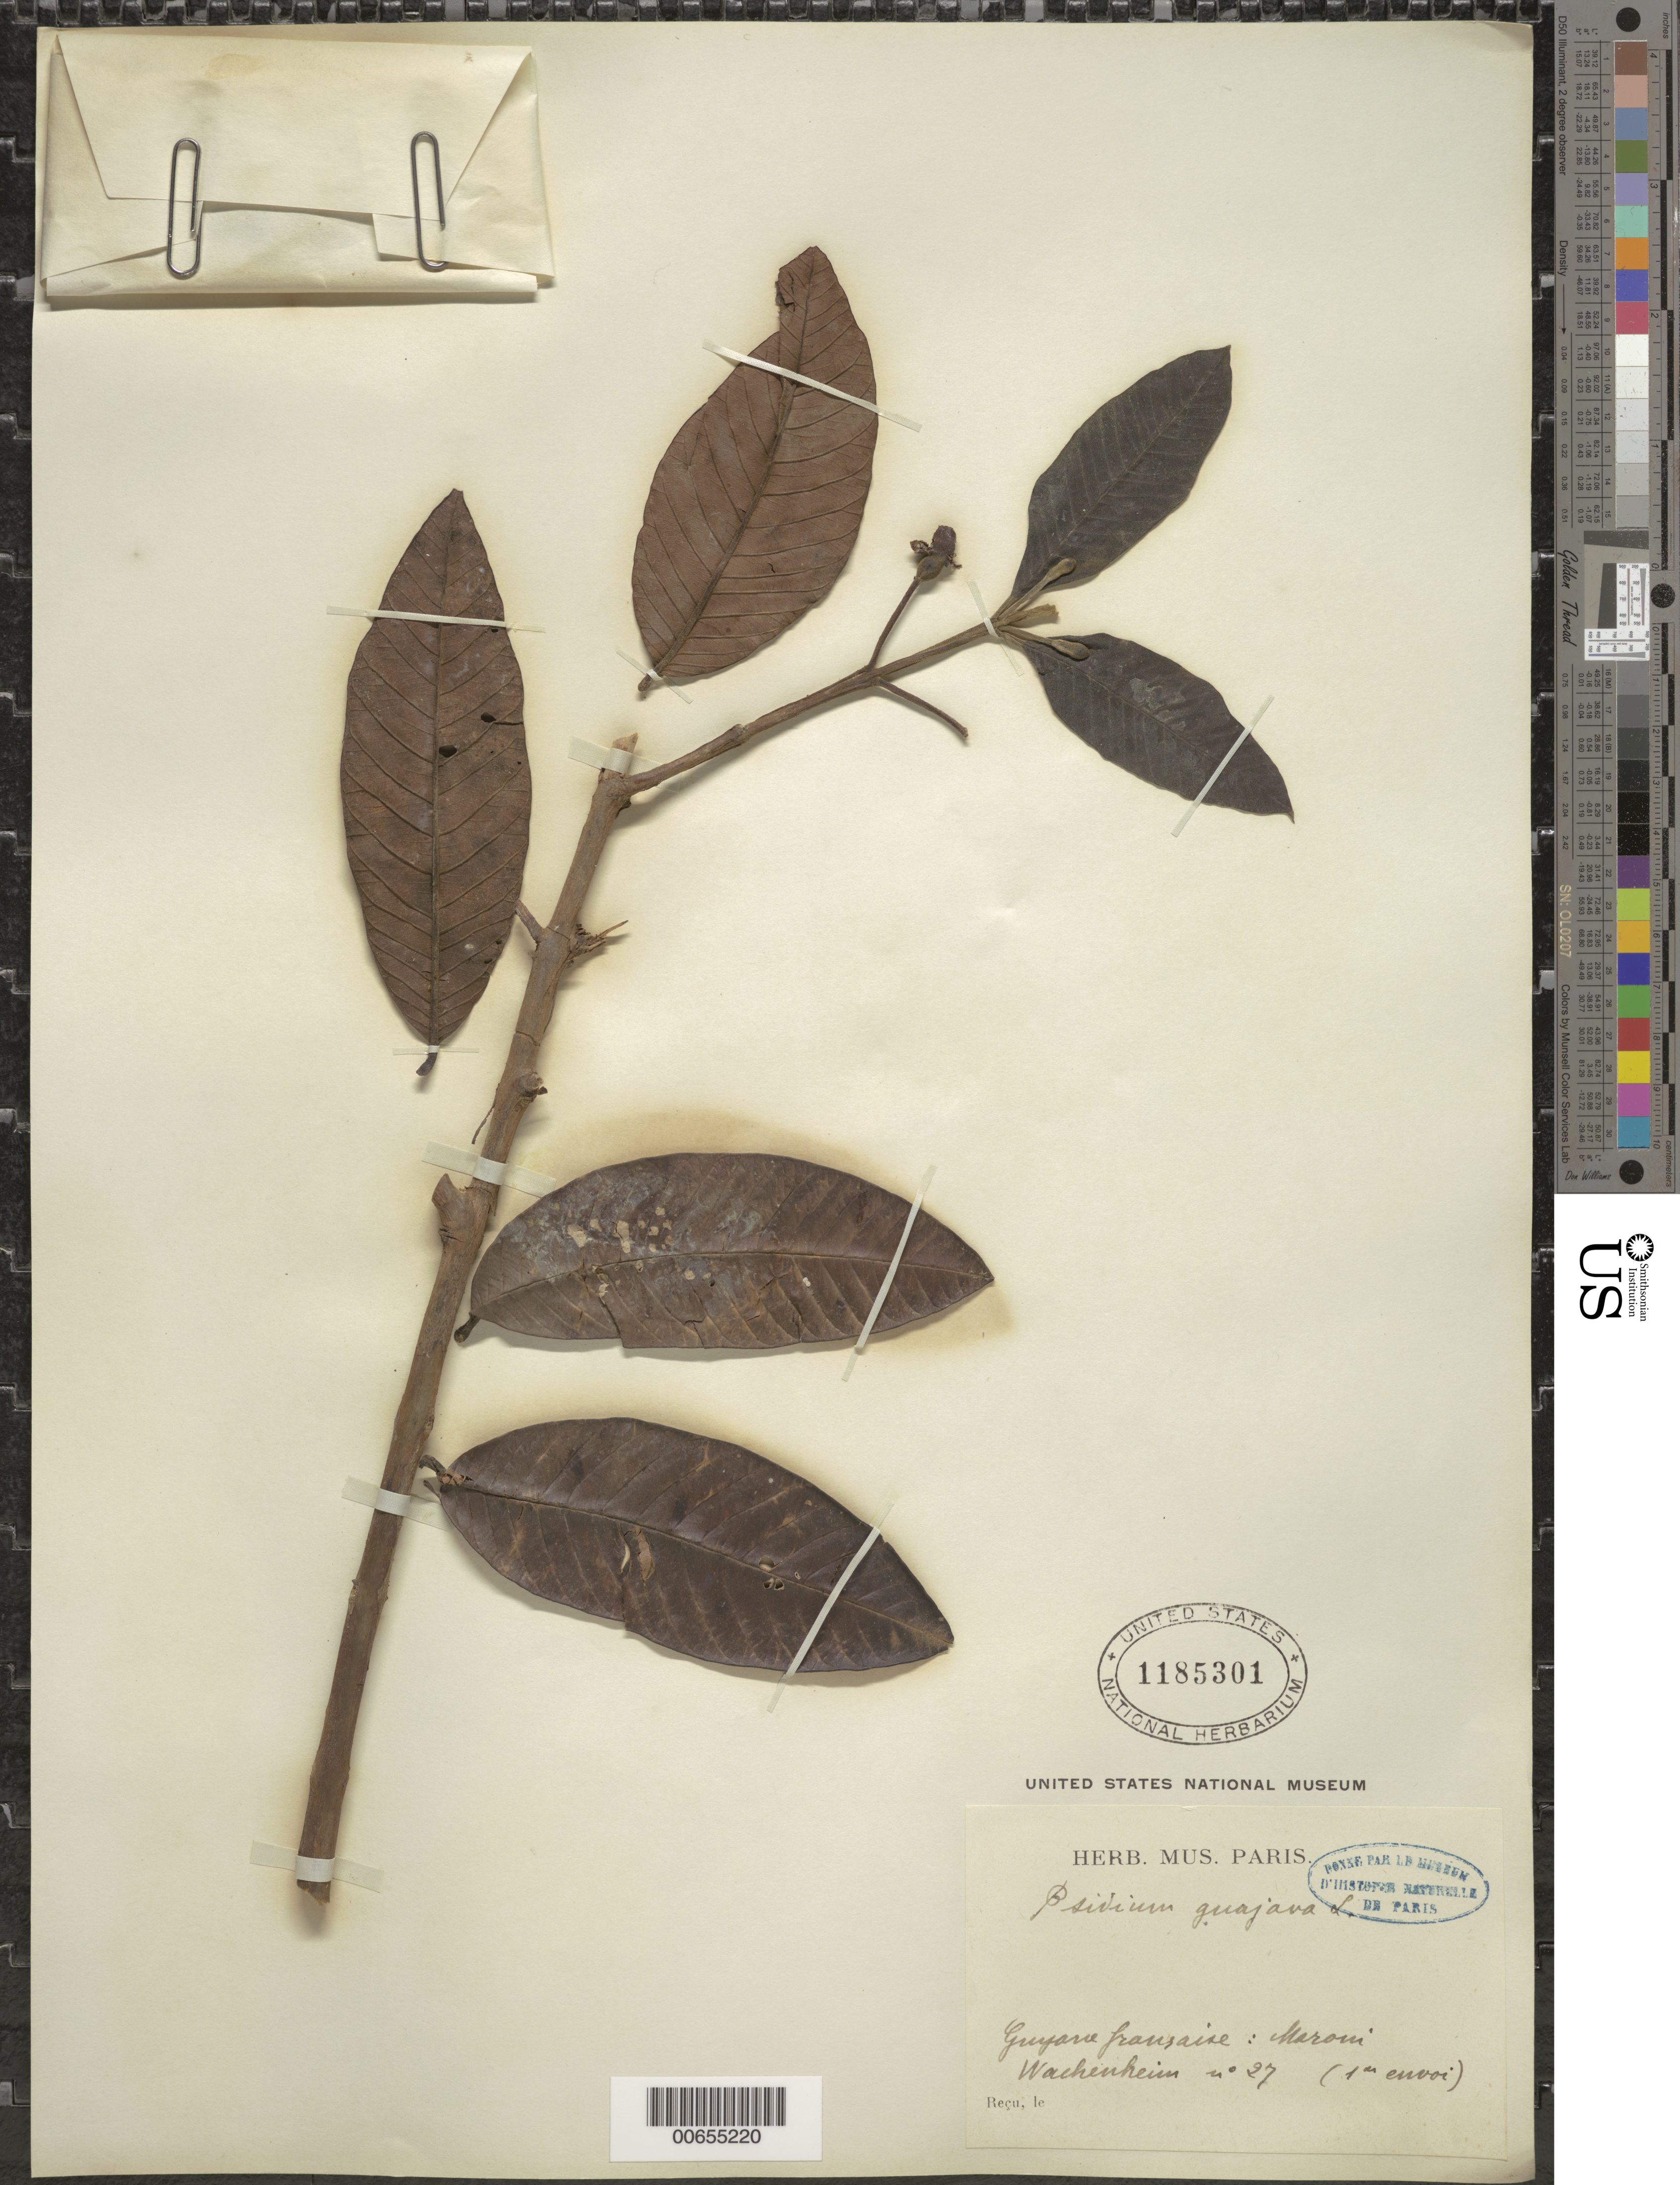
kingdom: Plantae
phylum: Tracheophyta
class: Magnoliopsida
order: Myrtales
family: Myrtaceae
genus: Psidium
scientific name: Psidium guajava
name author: L.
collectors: G. Wachenheim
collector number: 27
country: French Guiana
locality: Maroni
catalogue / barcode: US 1185301